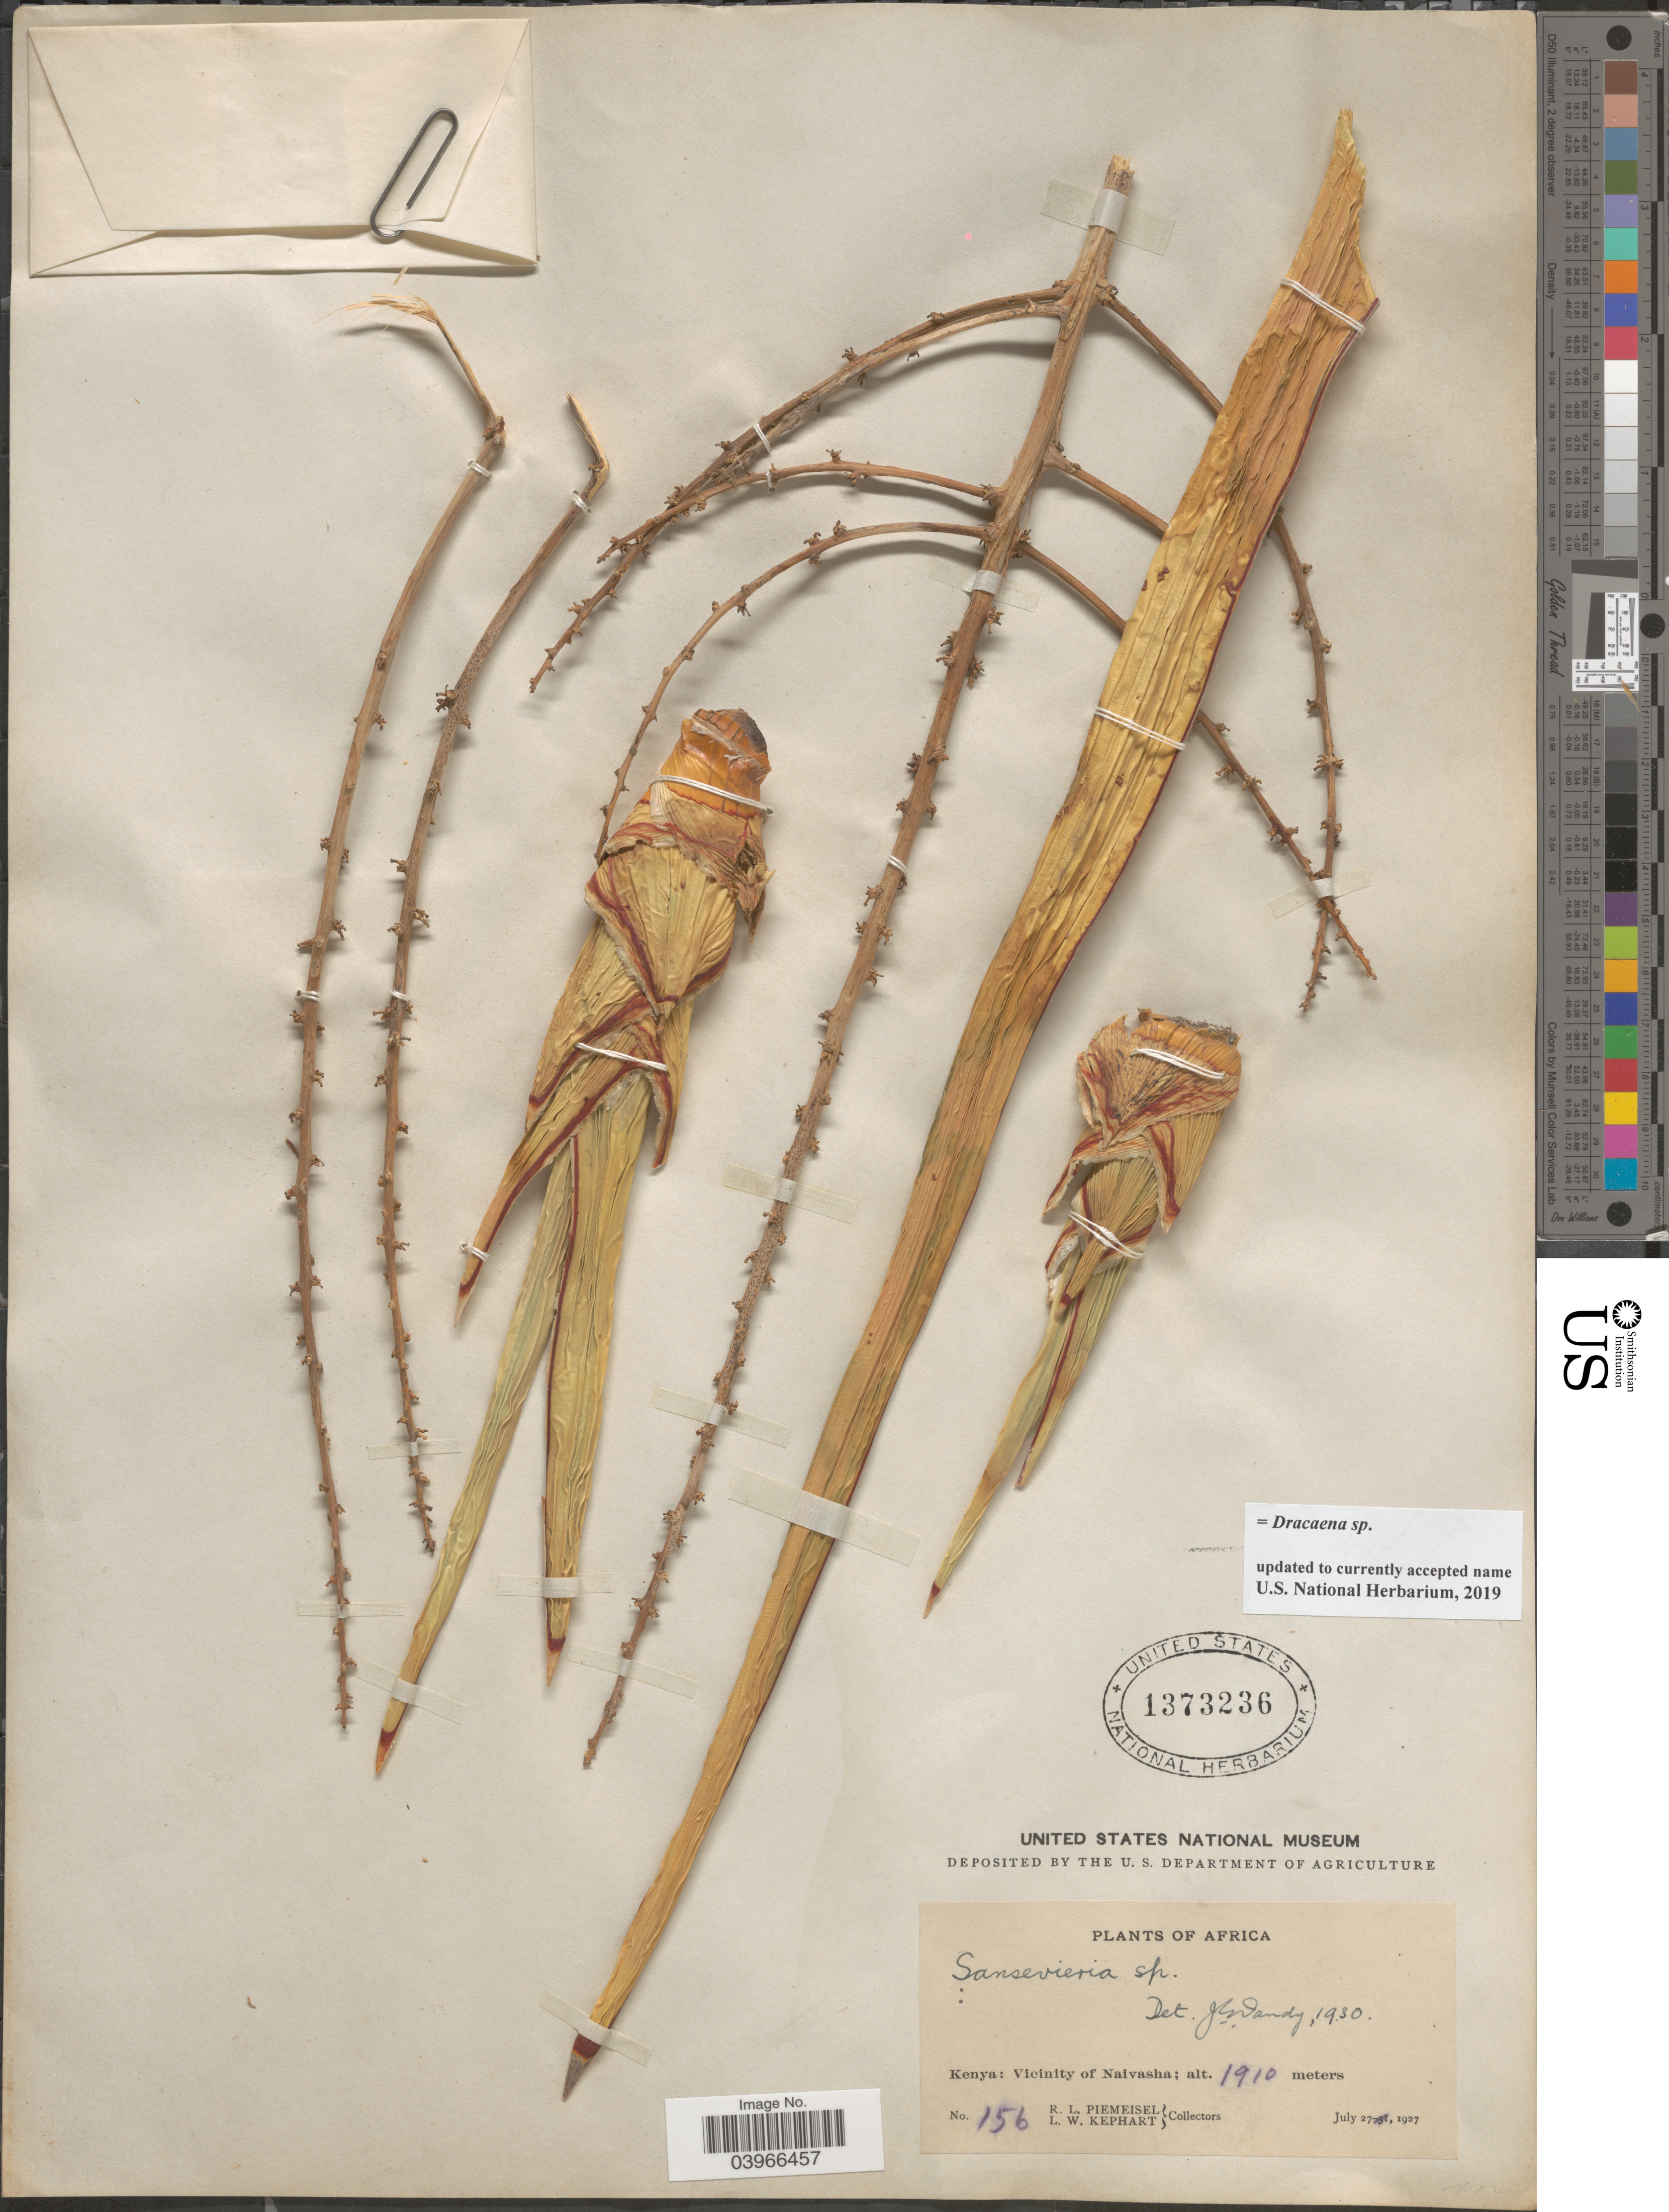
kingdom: Plantae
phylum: Tracheophyta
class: Liliopsida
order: Asparagales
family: Asparagaceae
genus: Dracaena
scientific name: Dracaena sp.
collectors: R. L. Piemeisel & L. W. Kephart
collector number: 156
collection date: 1927-07-27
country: Kenya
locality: Vicinity of Naivasha.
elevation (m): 1910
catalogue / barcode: US 1373236